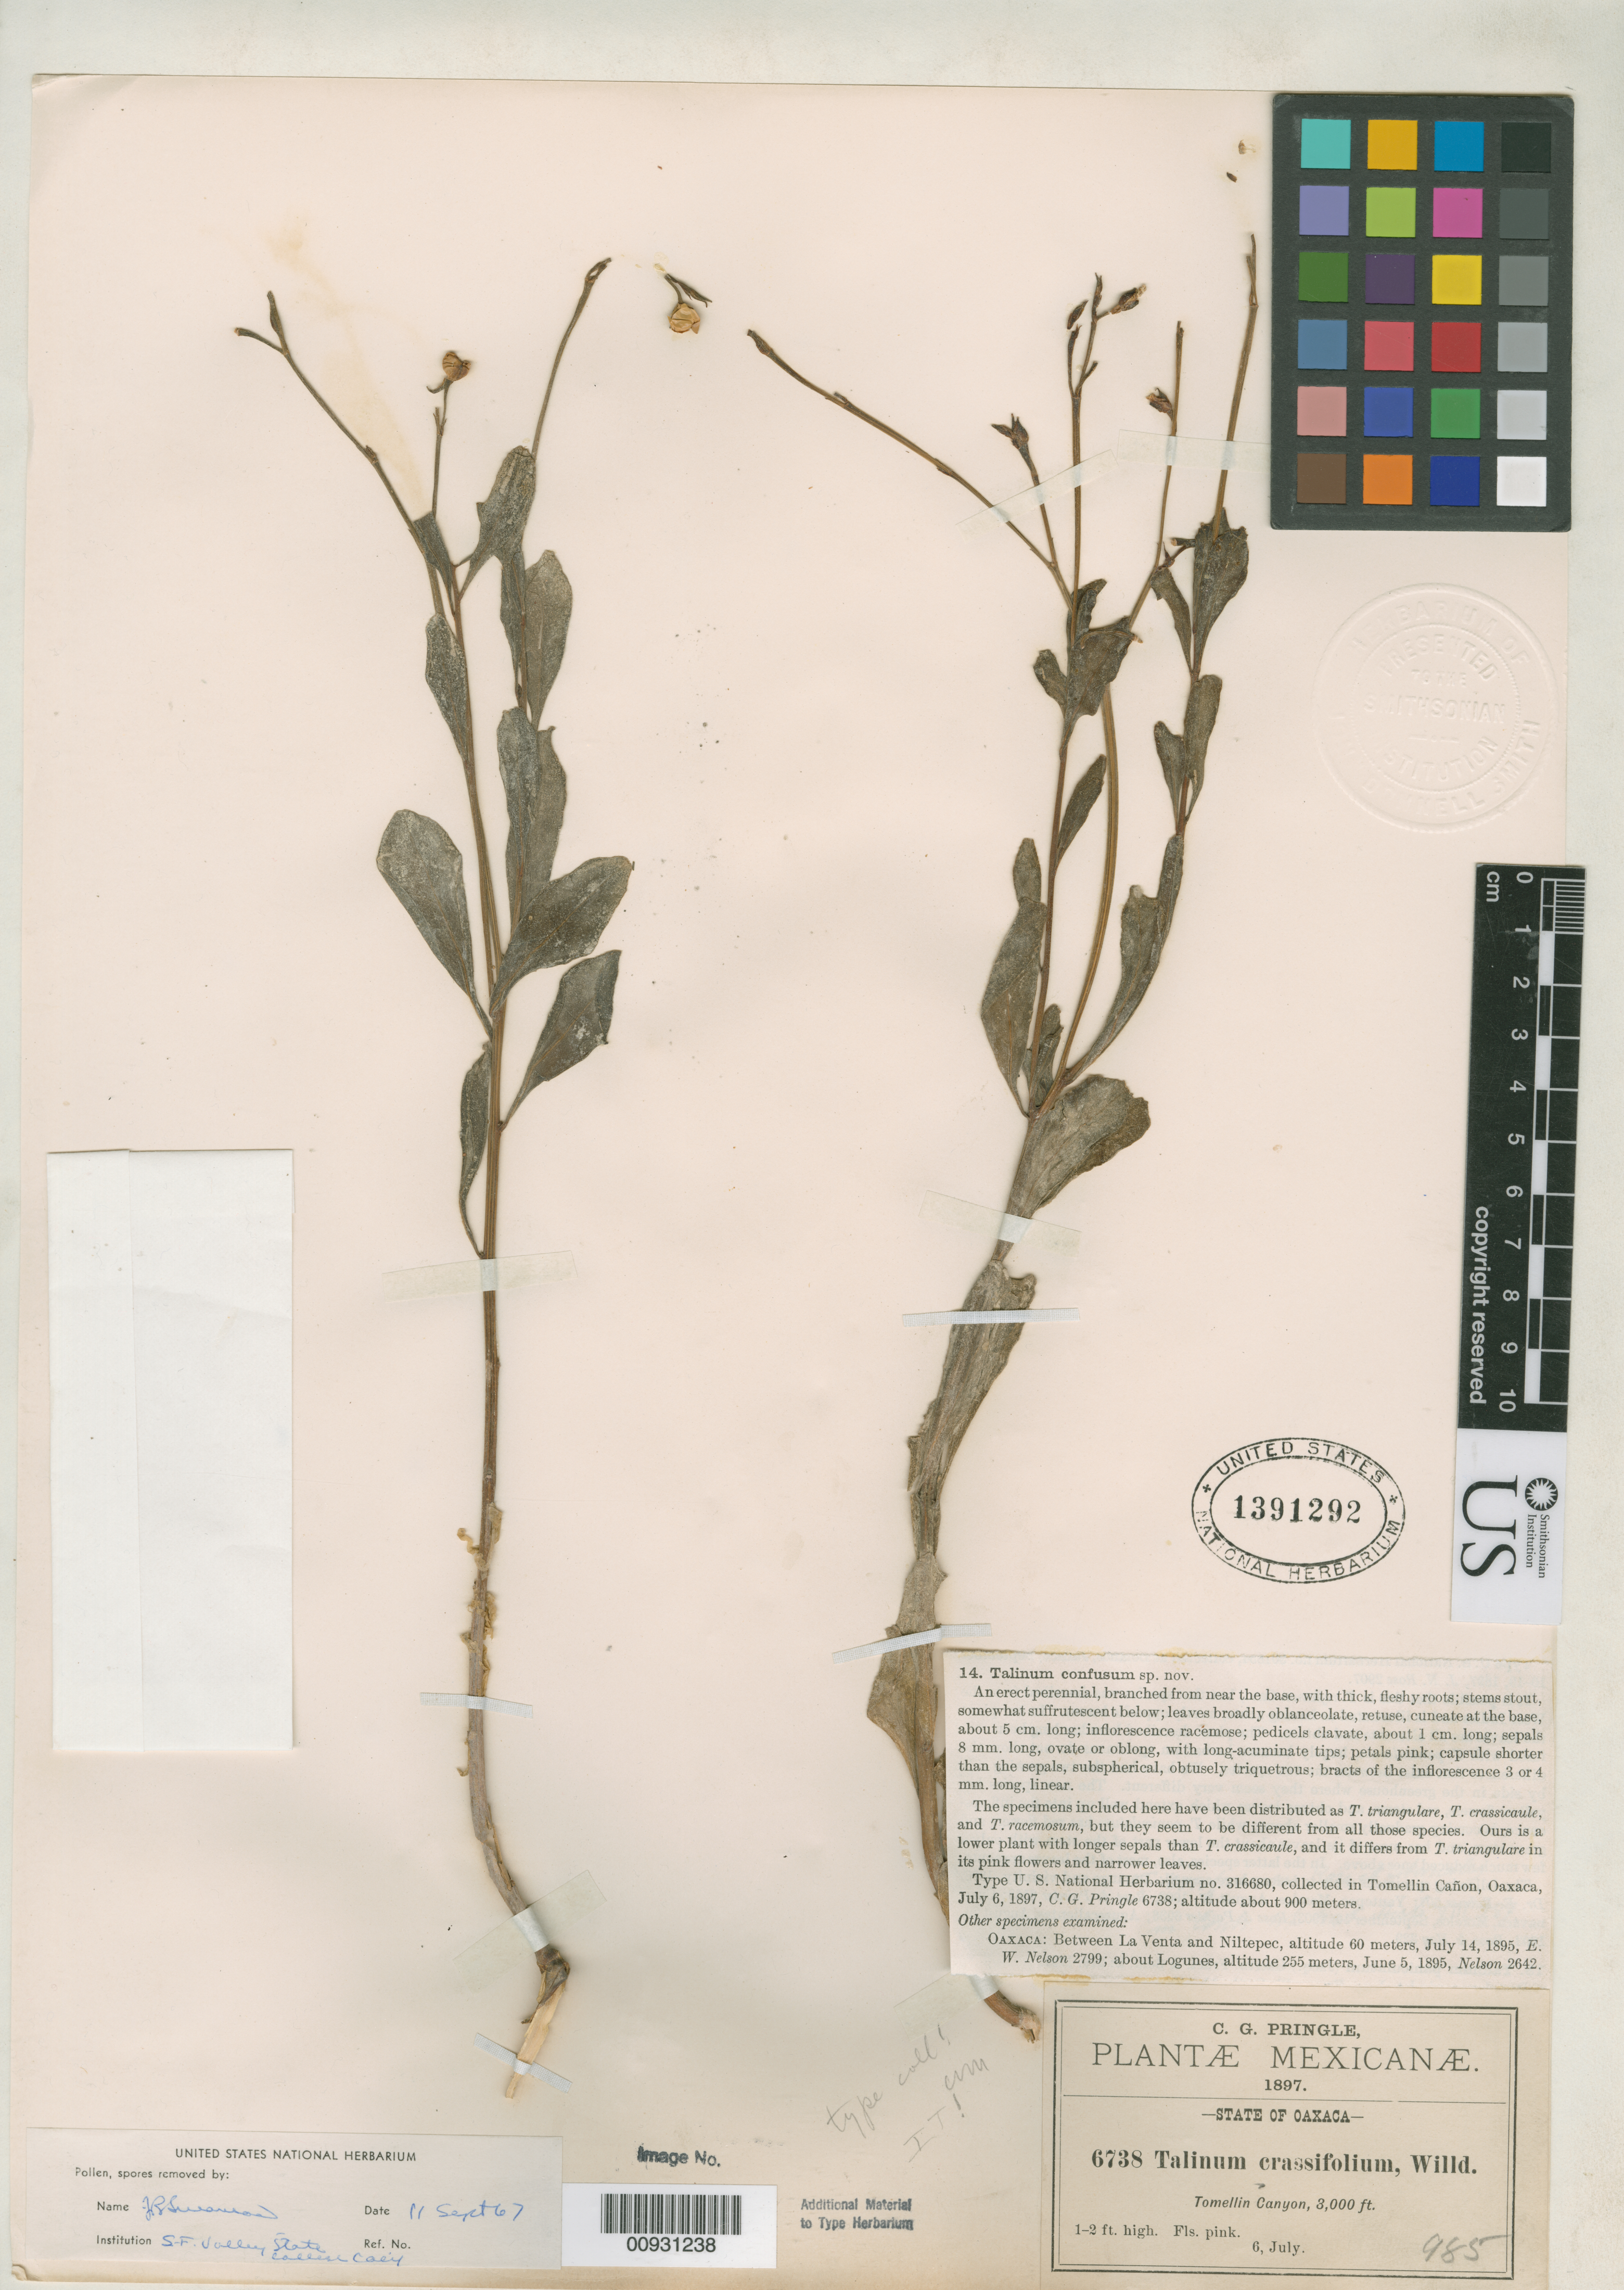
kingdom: Plantae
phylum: Tracheophyta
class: Magnoliopsida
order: Caryophyllales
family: Talinaceae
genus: Talinum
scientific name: Talinum confusum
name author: Rose & Standl.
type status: Isotype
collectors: C. G. Pringle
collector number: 6738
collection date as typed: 06 Jul 1897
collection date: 1897-07-06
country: Mexico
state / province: Oaxaca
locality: Tomellin Canyon.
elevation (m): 914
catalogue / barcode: US 1391292